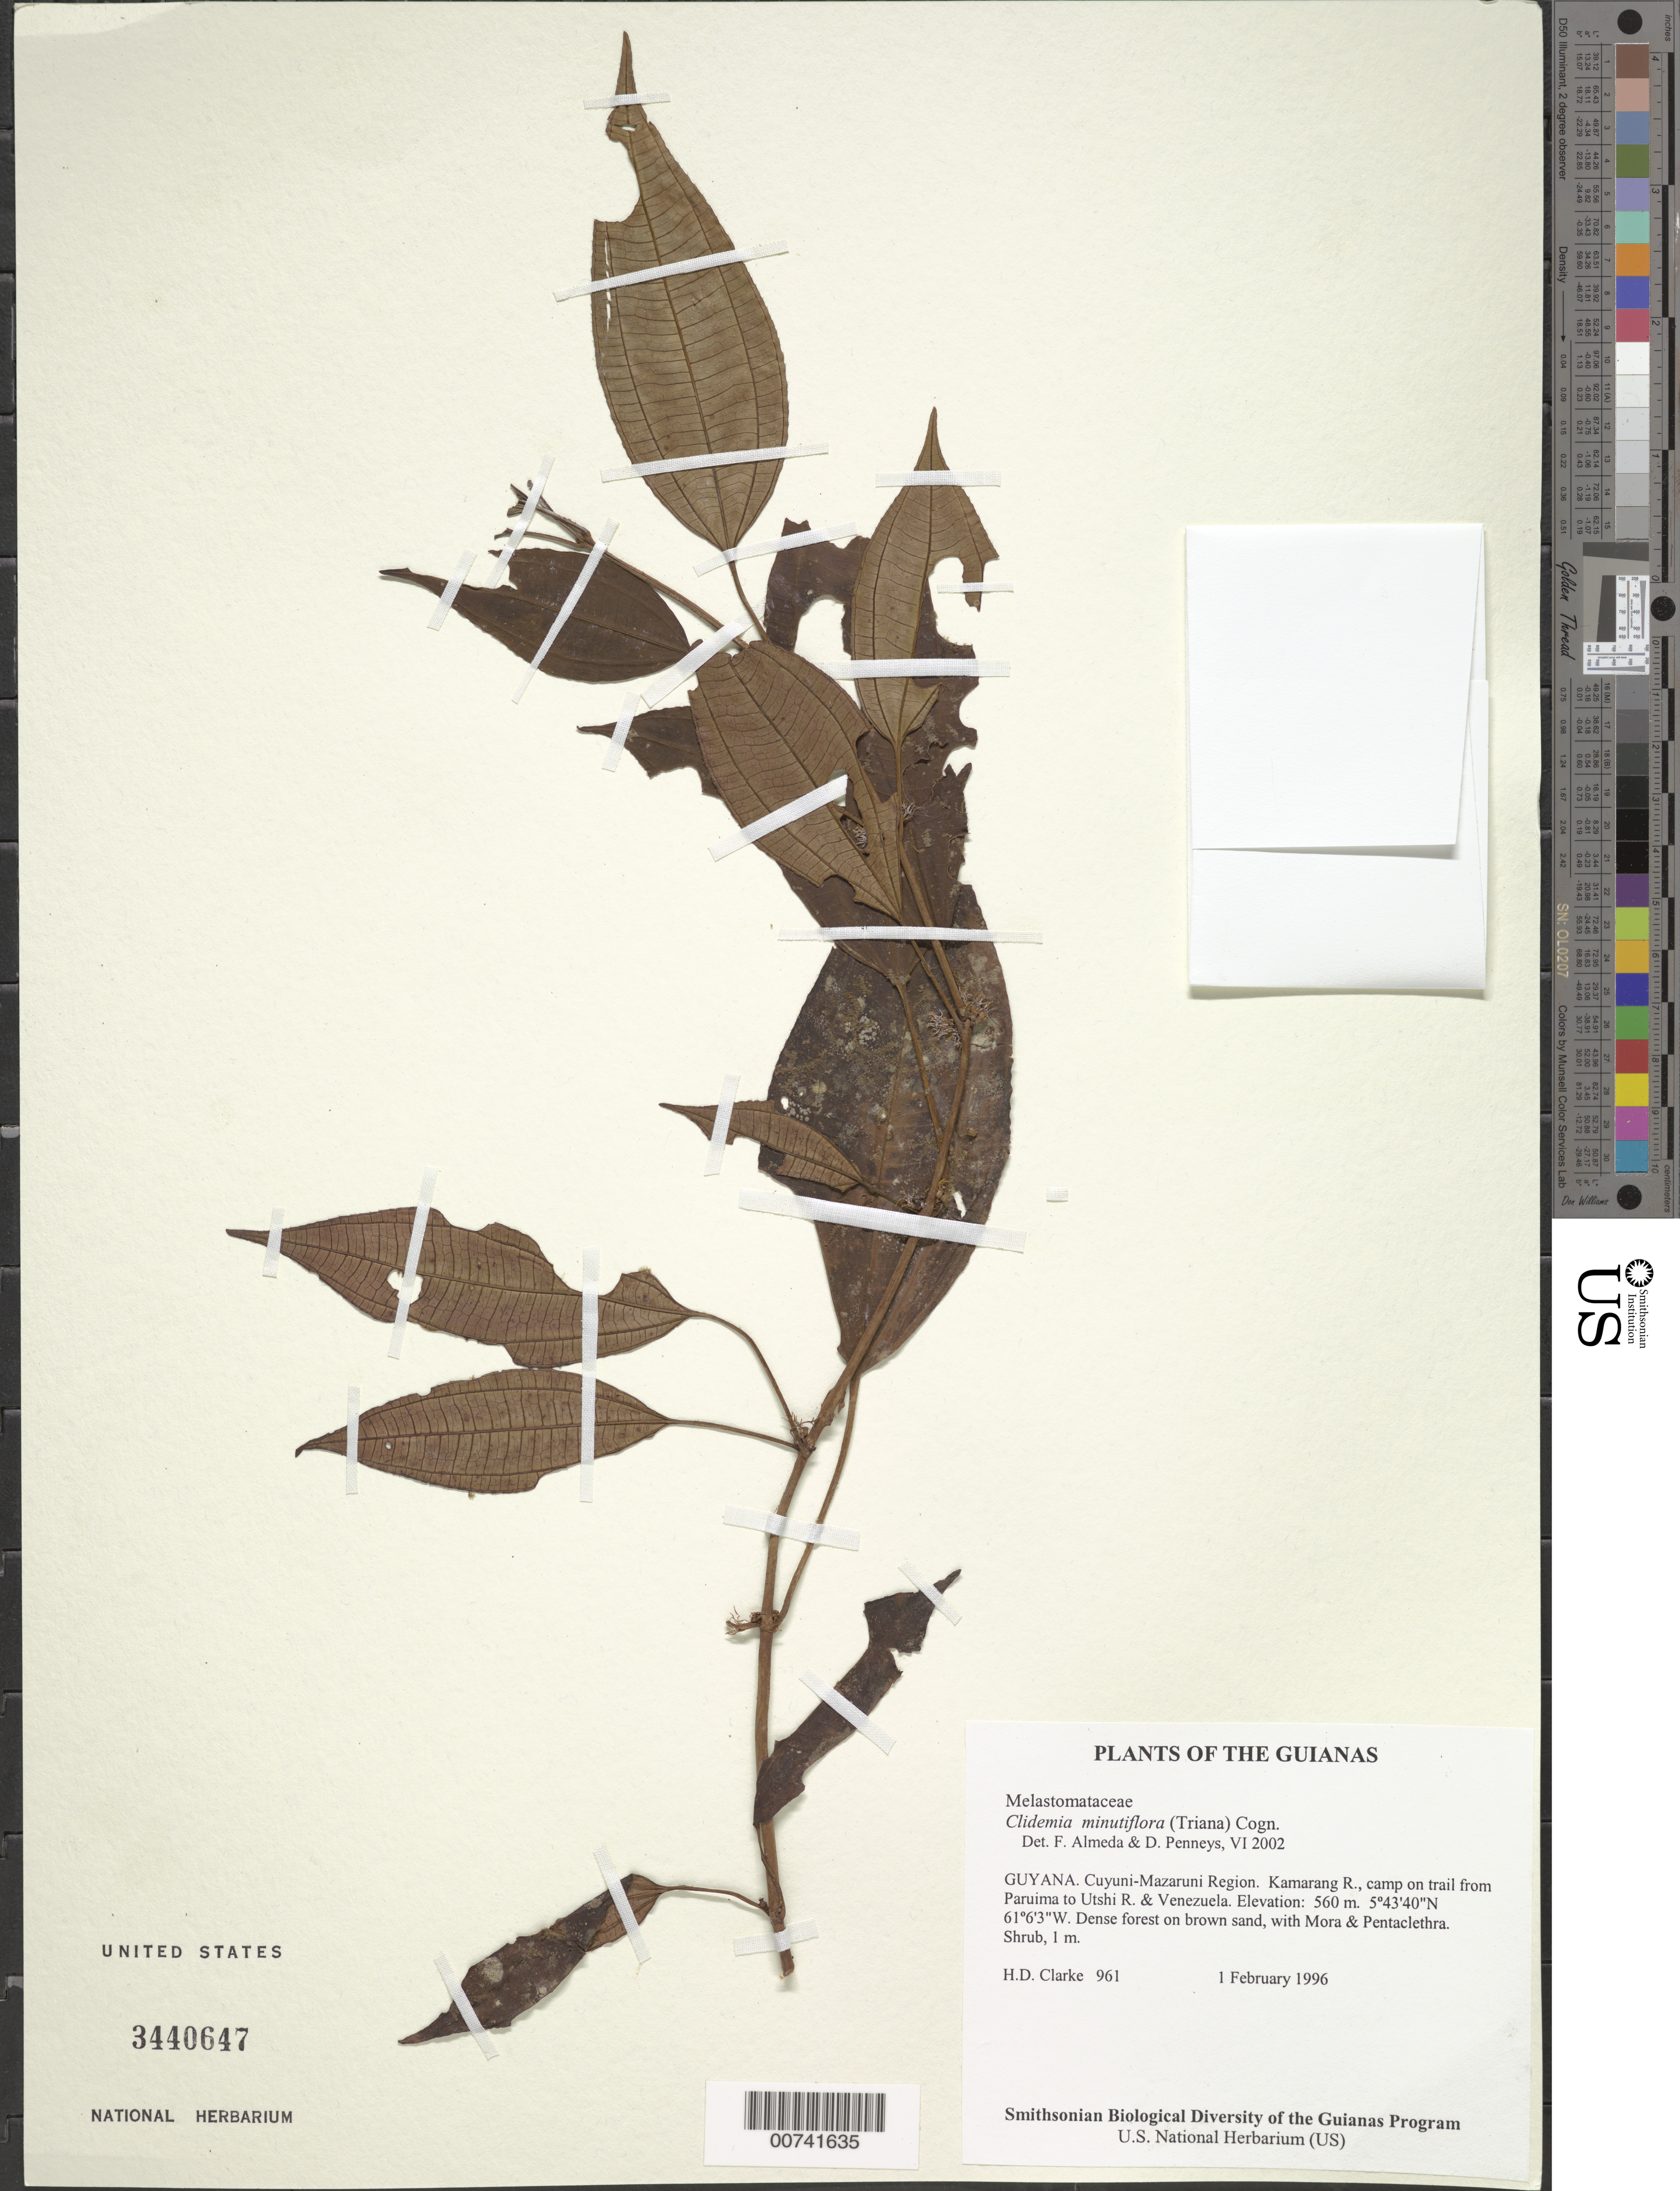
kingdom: Plantae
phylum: Tracheophyta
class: Magnoliopsida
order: Myrtales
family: Melastomataceae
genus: Clidemia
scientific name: Clidemia minutiflora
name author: (Triana) Cogn.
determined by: Almeda, F.; Penneys, D. S.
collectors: H. D. Clarke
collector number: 961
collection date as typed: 1 February 1996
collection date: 1996-02-01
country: Guyana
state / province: Cuyuni-Mazaruni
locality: Kamarang R., camp on trail from Paruima to Utshi R. & Venezuela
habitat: Dense forest on brown sand, with Mora & Pentaclethra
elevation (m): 560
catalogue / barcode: US 3440647